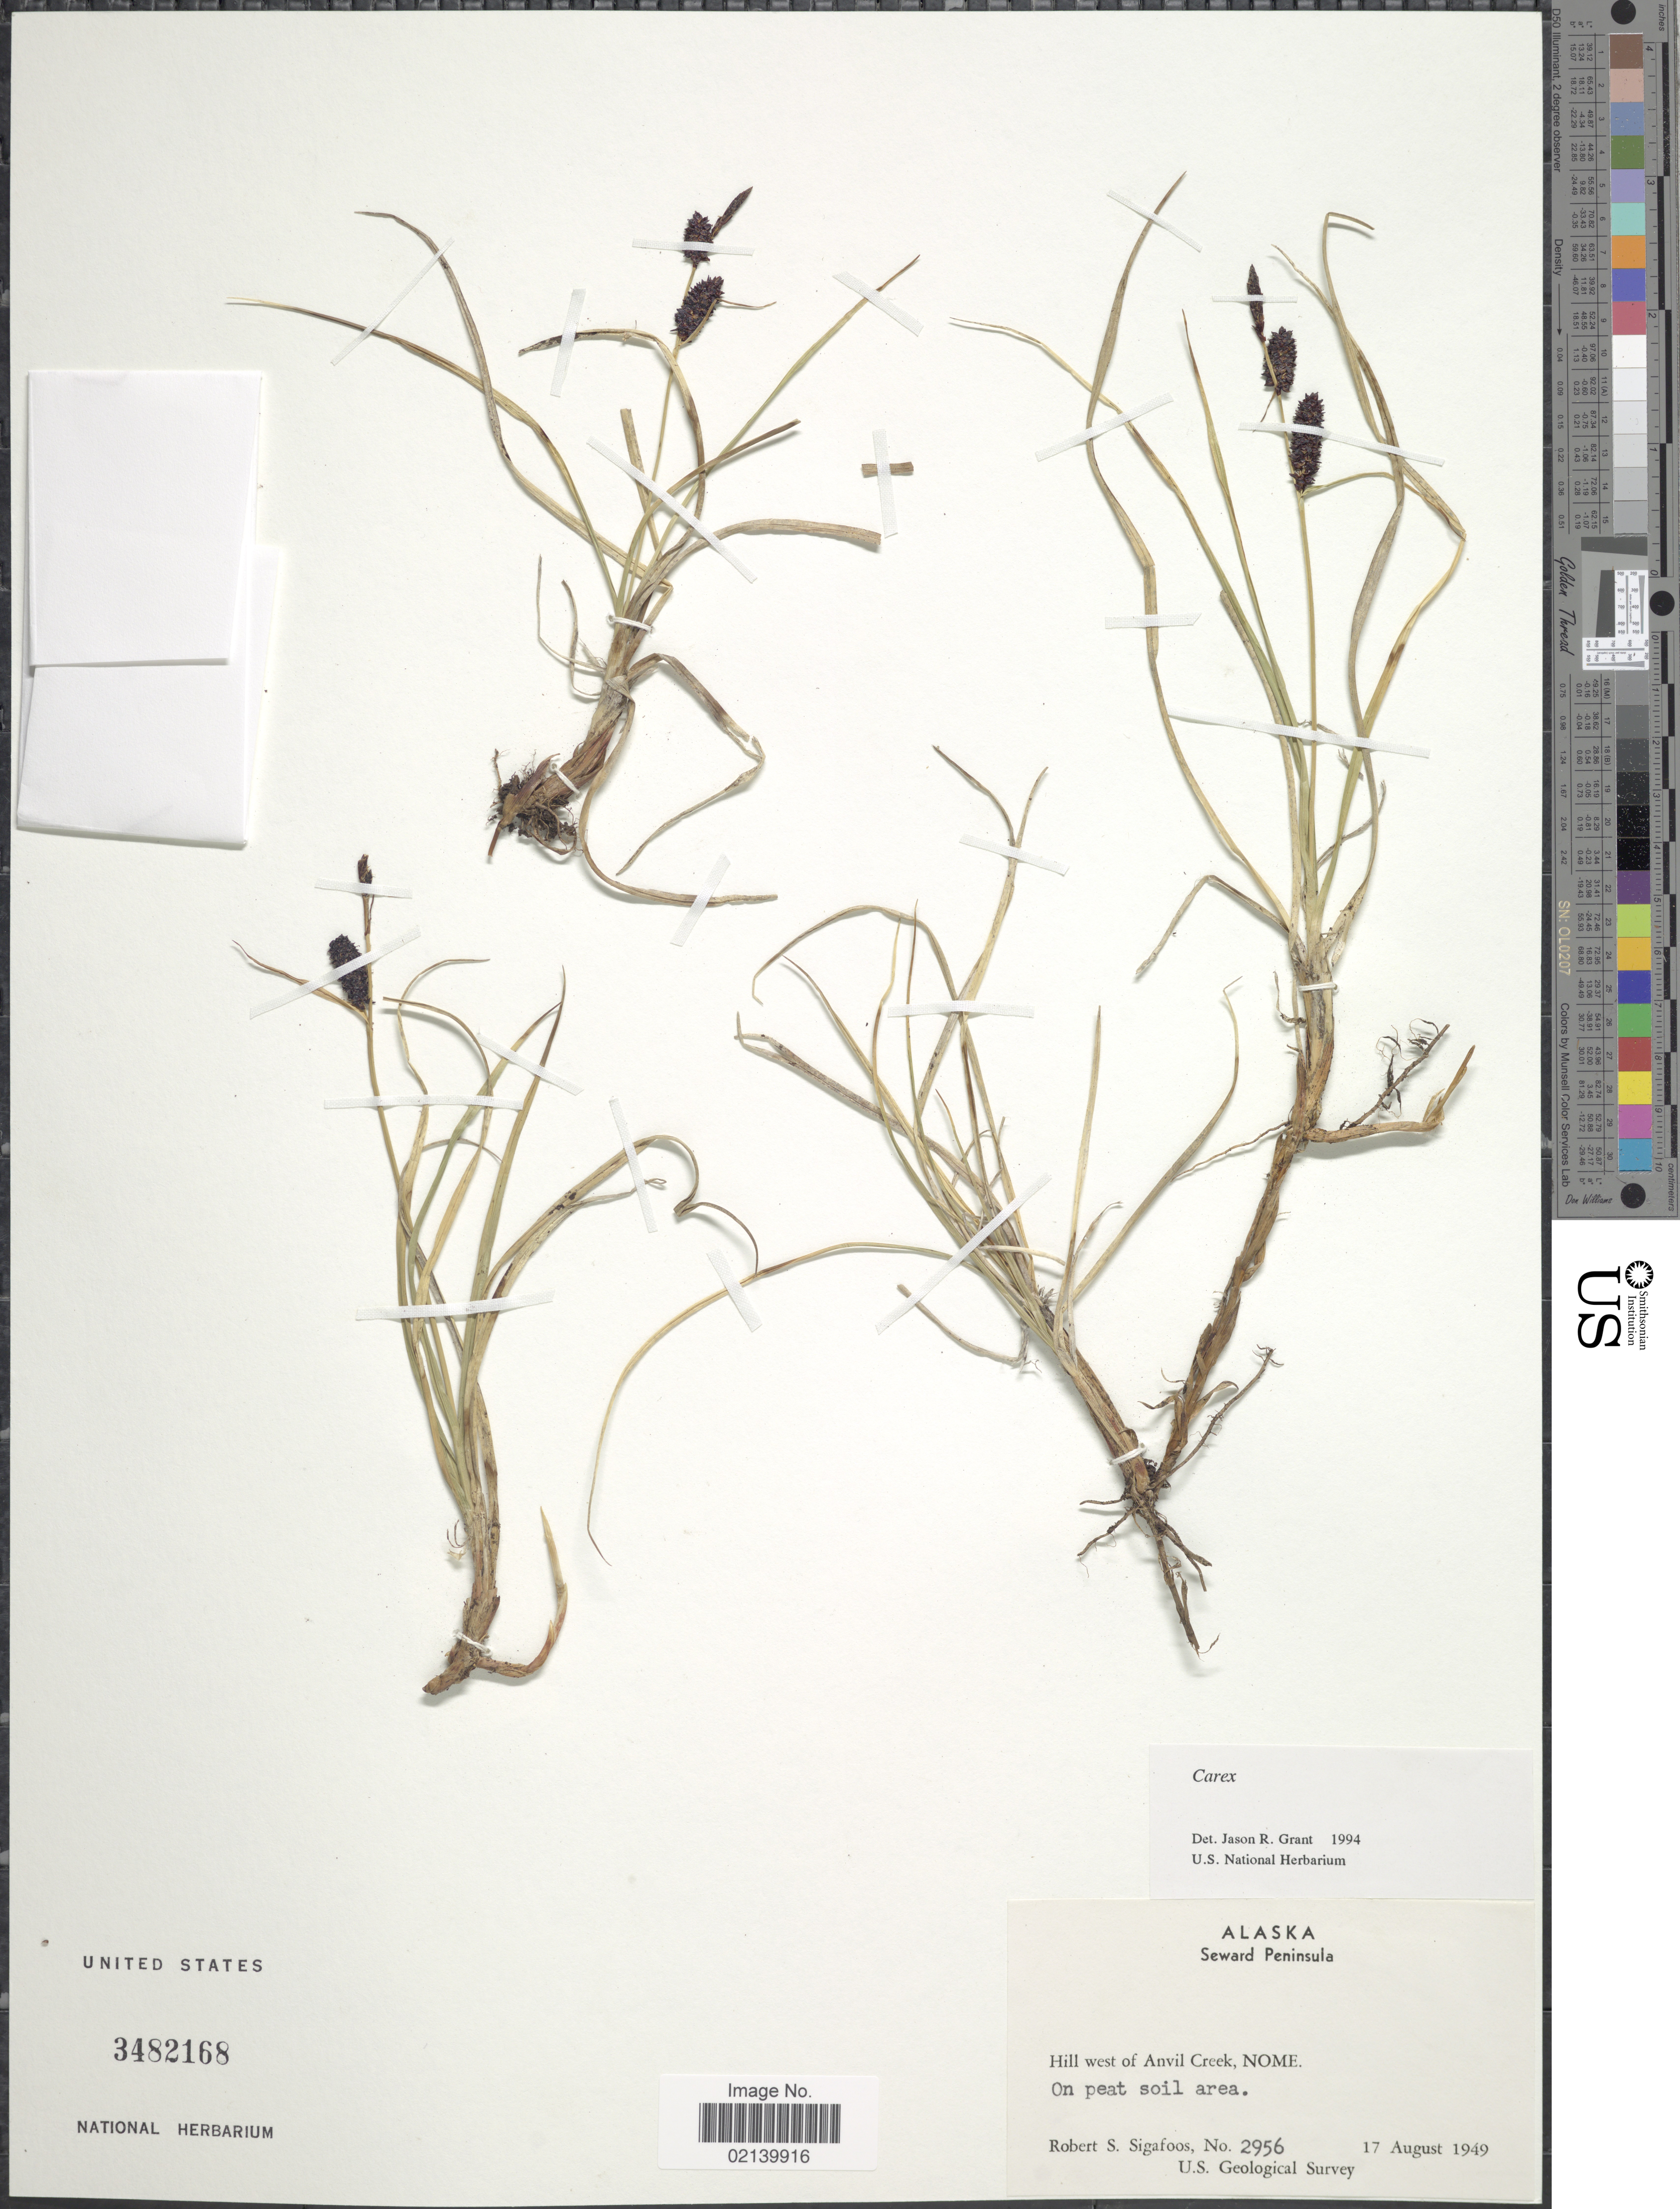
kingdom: Plantae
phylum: Tracheophyta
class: Liliopsida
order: Poales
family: Cyperaceae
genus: Carex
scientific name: Carex sp.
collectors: R. Sigafoos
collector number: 2956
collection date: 1949-08-17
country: United States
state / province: Alaska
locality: Alaska, Seward Peninsula. Hill west of Anvil Creek, Nome On peat soil area.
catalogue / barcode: US 3482168